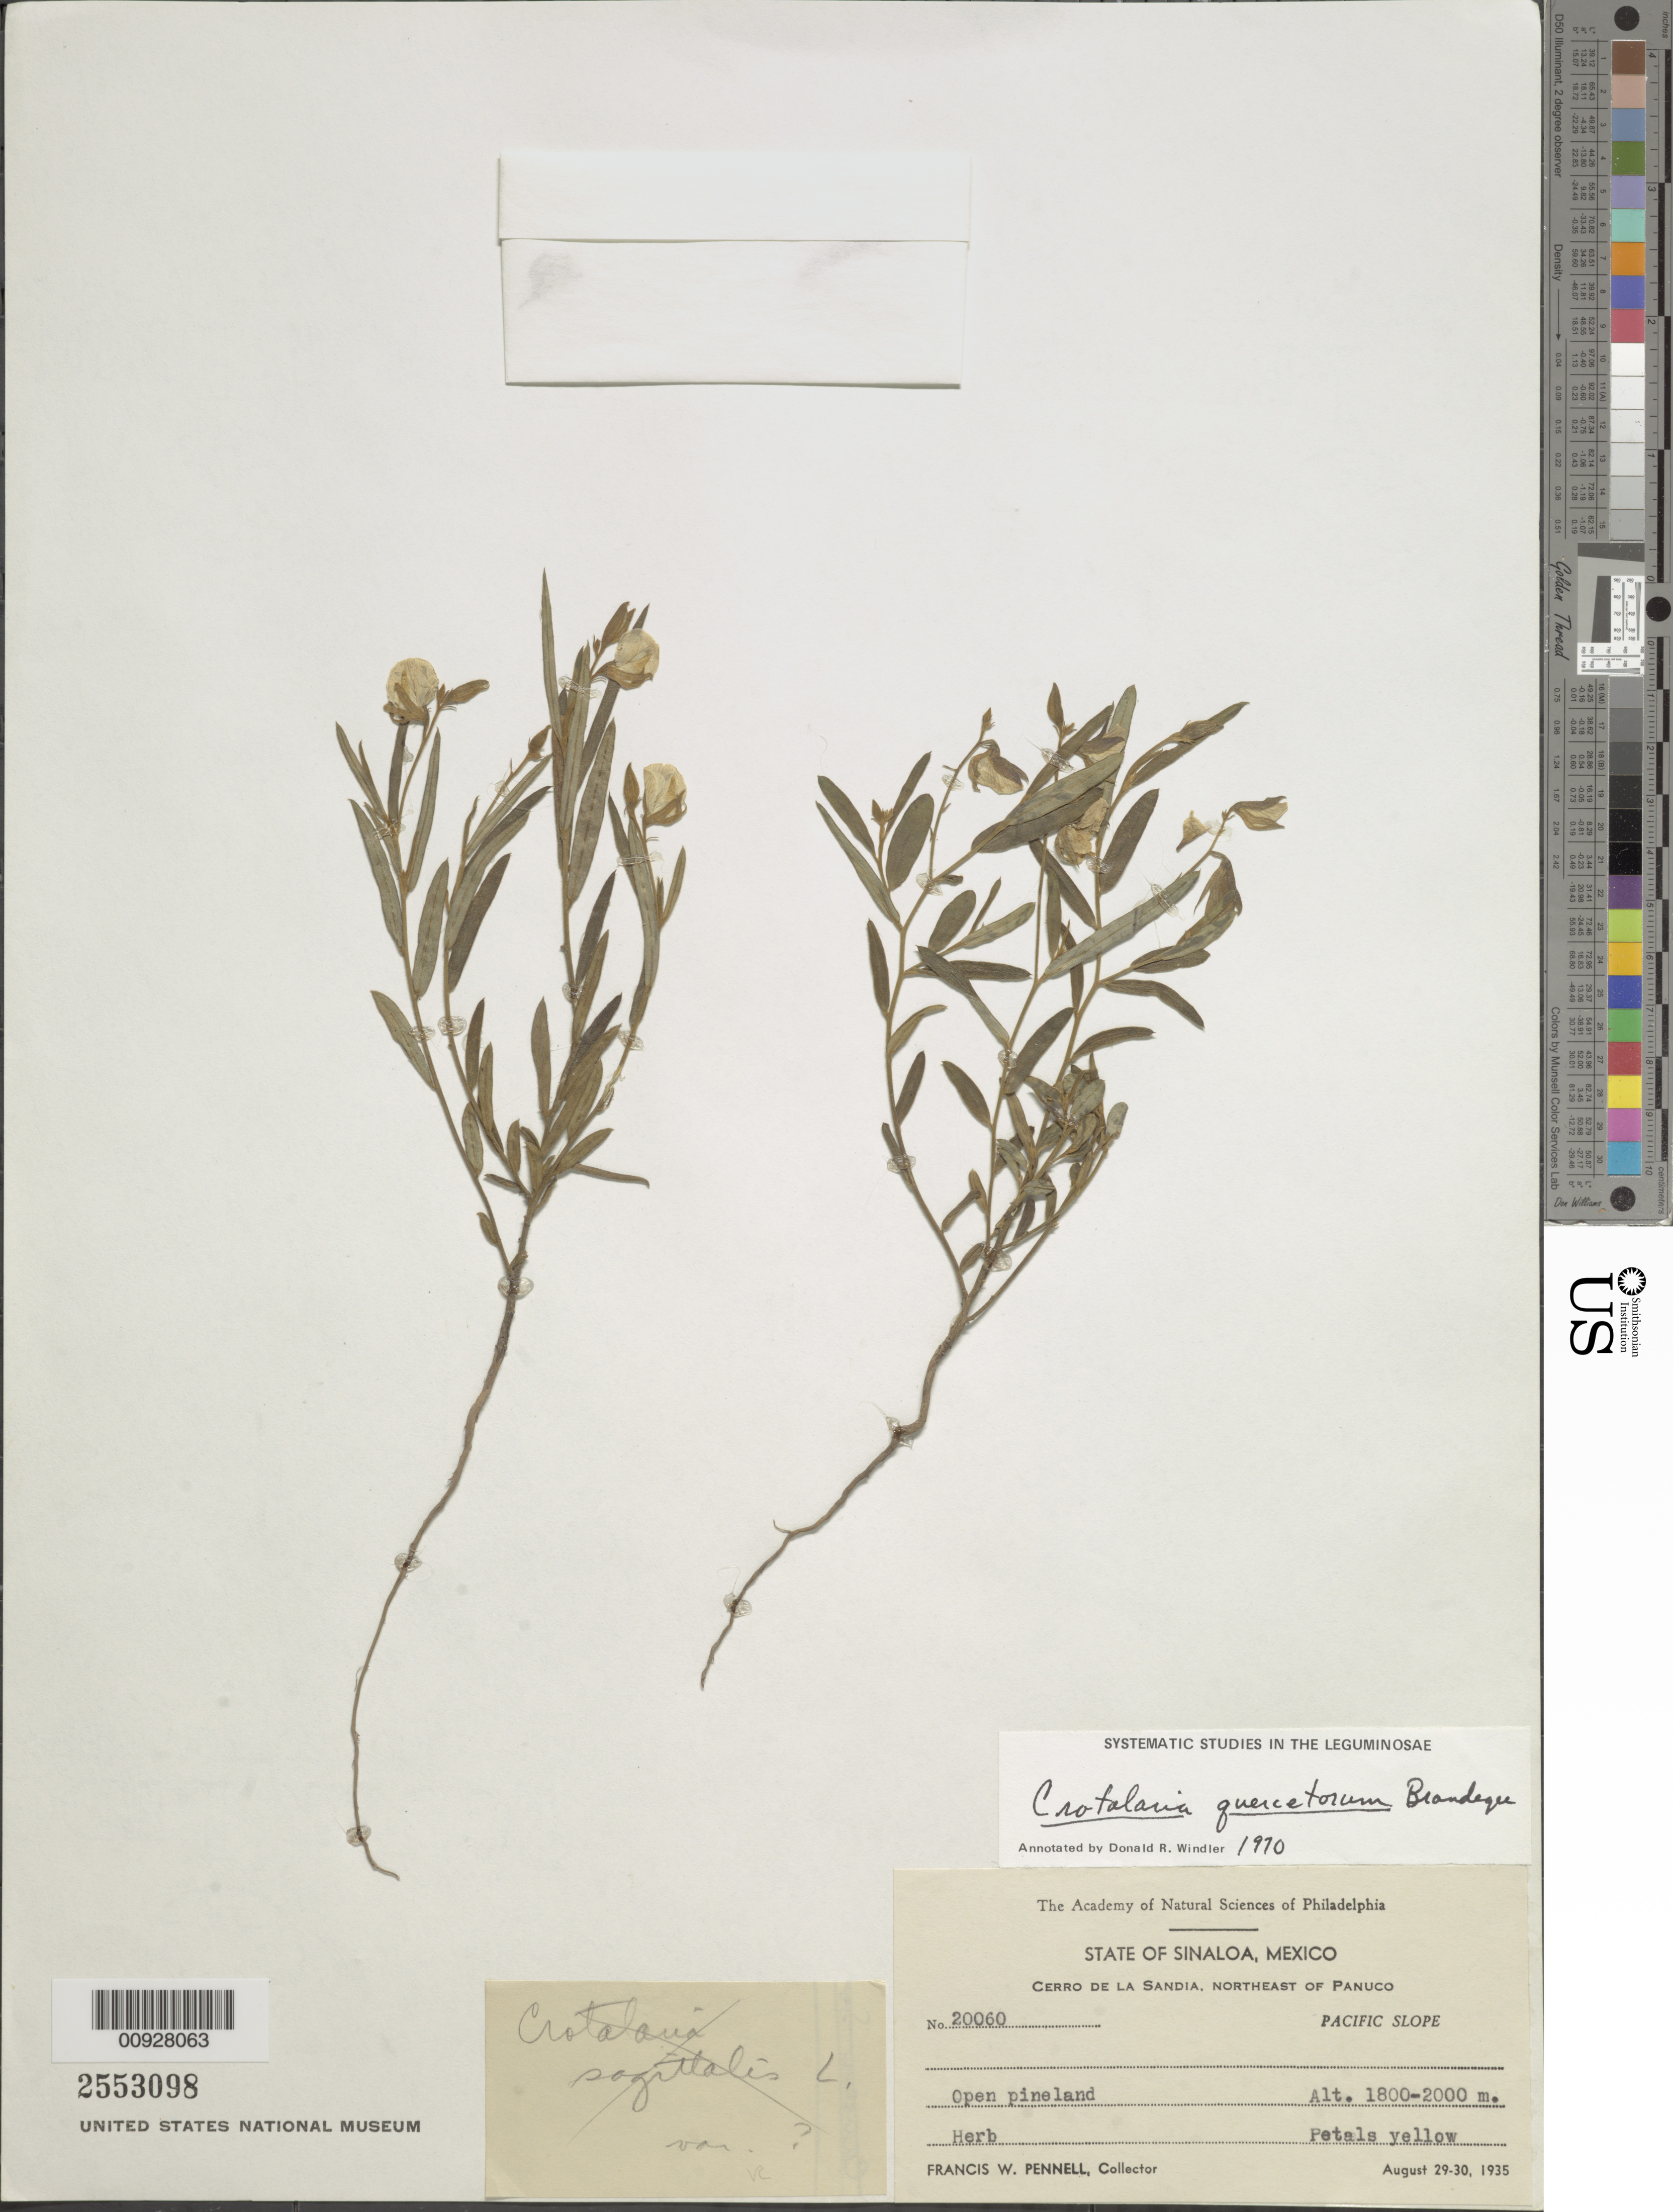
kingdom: Plantae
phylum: Tracheophyta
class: Magnoliopsida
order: Fabales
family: Fabaceae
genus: Crotalaria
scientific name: Crotalaria quercetorum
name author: Brandegee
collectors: F. W. Pennell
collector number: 20060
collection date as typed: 29 Aug 1935 to 30 Aug 1935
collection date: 1935-08-29/1935-08-30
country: Mexico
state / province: Sinaloa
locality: Cerro de la Sandia, northeast of Panuco, State of Sinaloa. Pacific Slope.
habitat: Open pineland.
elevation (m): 2000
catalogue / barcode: US 2553098